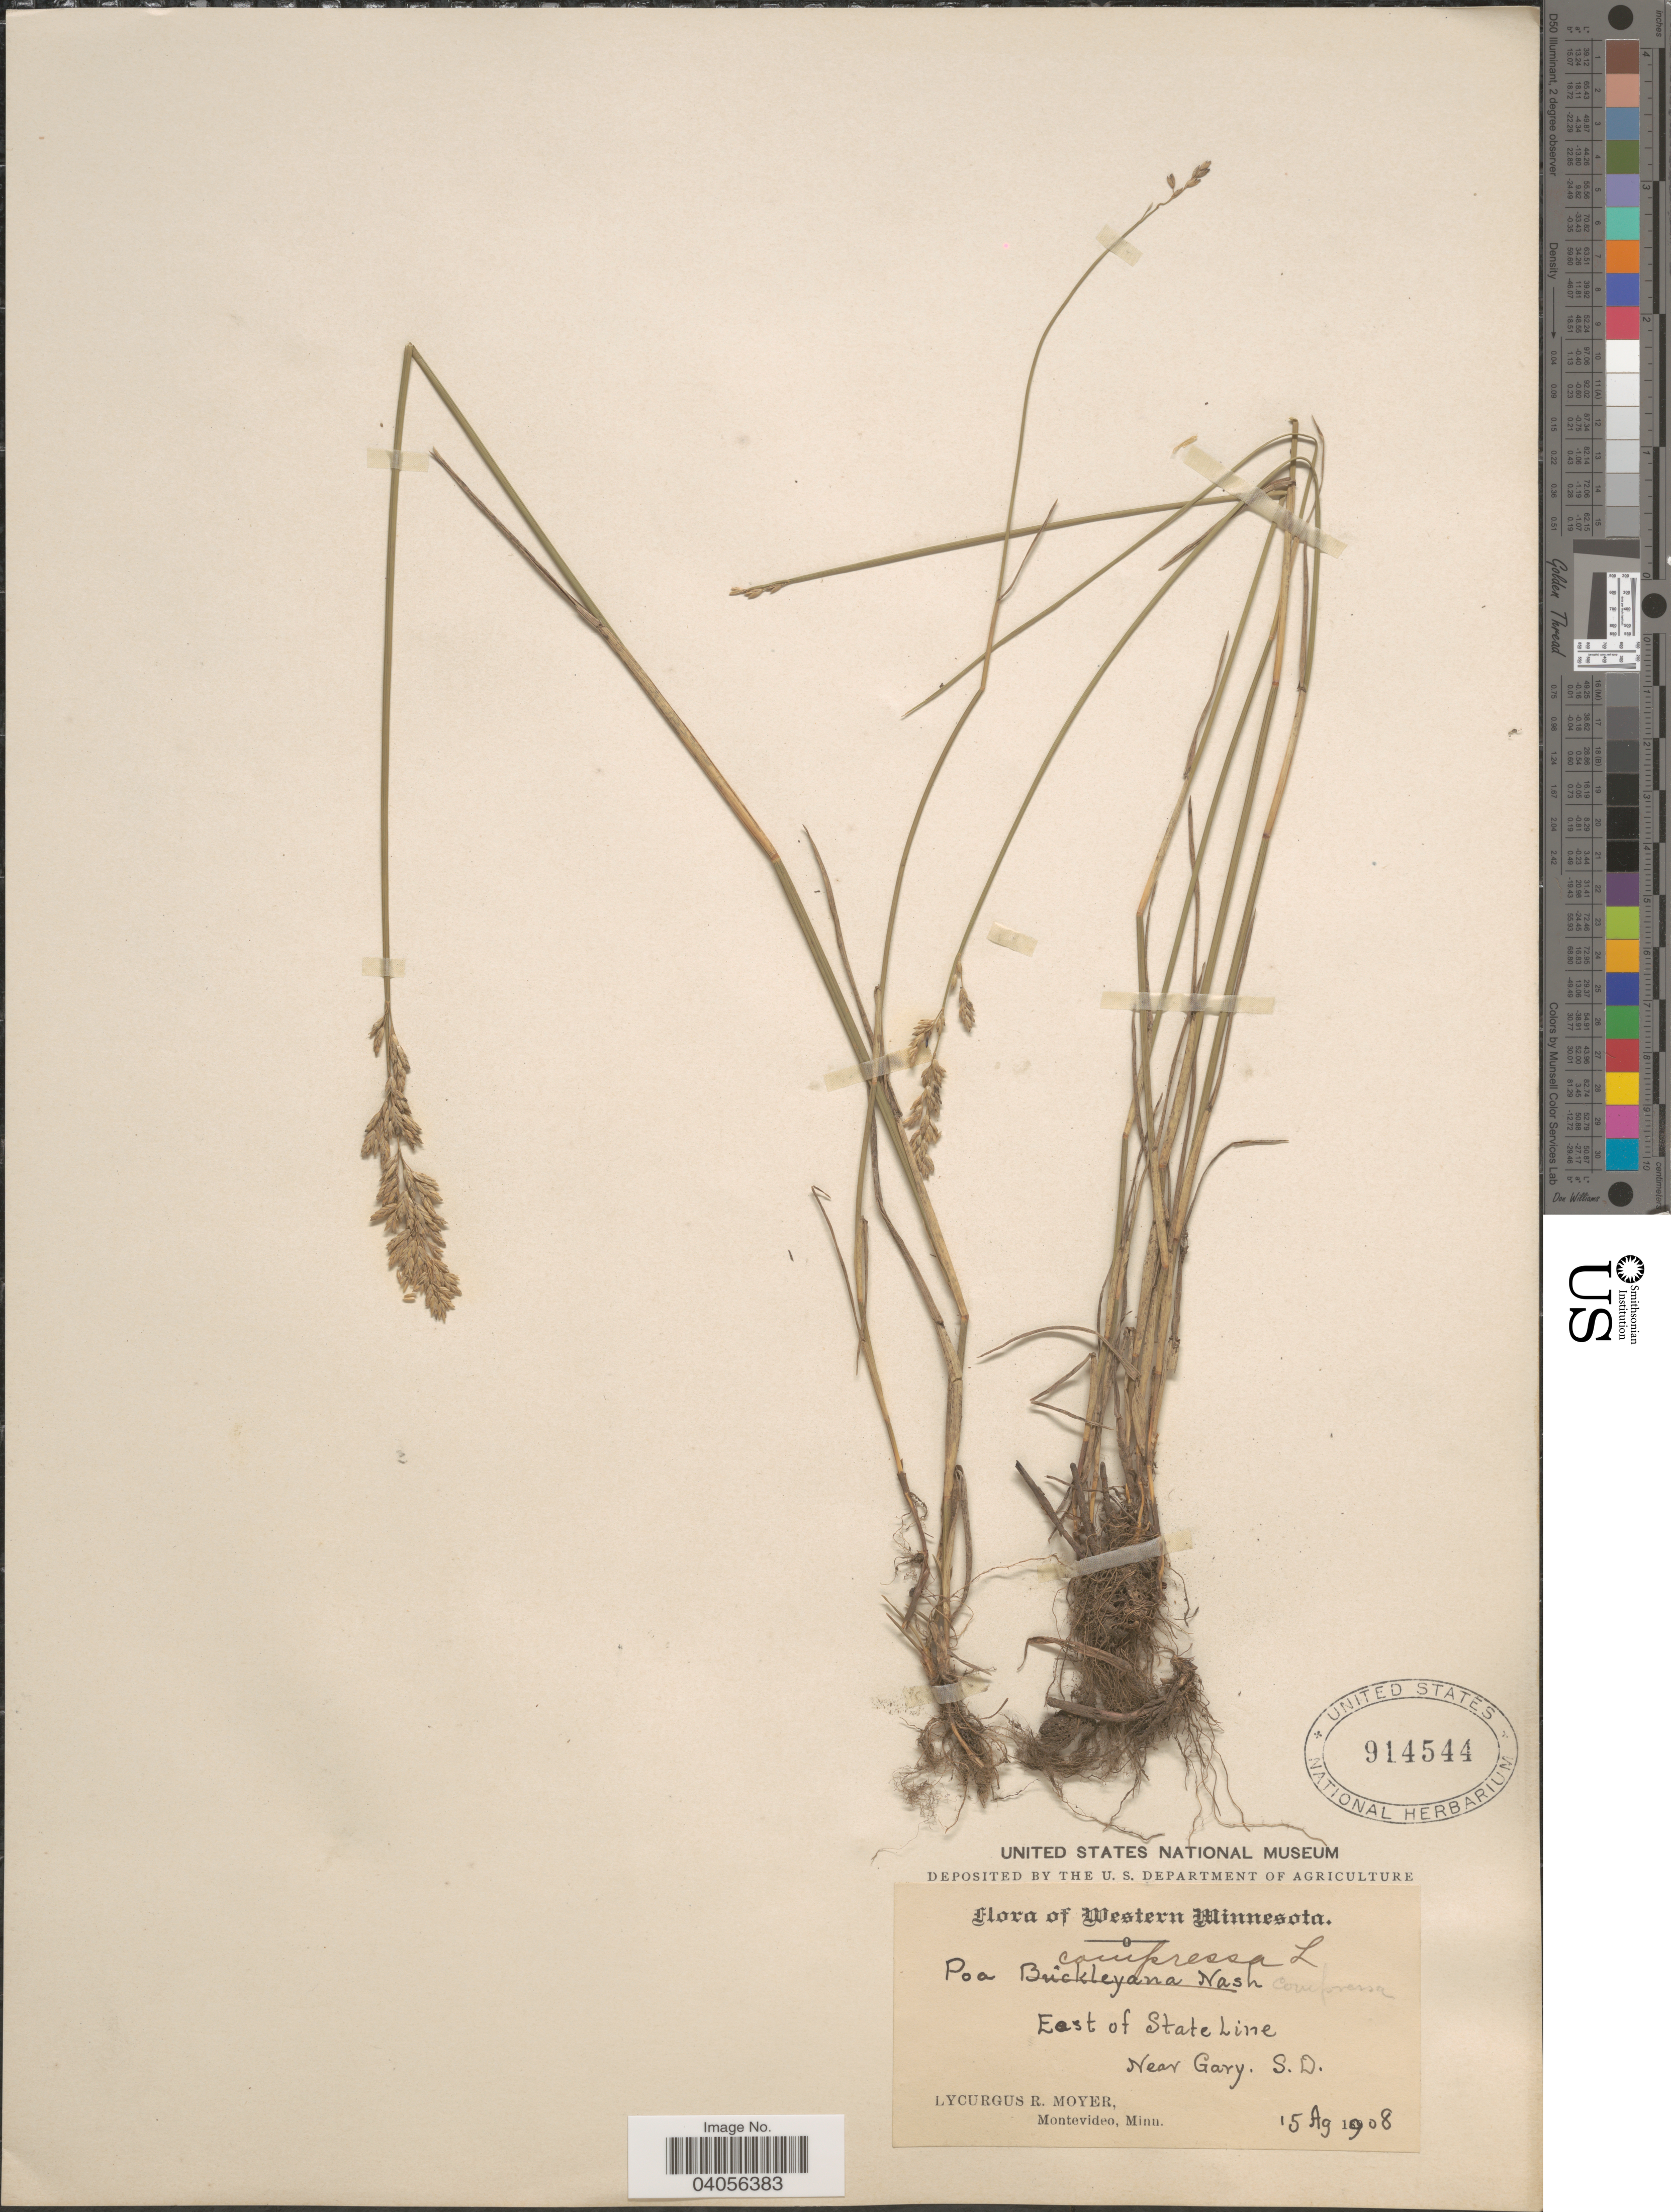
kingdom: Plantae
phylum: Tracheophyta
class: Liliopsida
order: Poales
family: Poaceae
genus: Poa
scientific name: Poa compressa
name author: L.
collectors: L. Moyer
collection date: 1908-08-15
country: United States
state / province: Minnesota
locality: Western Minnesota. East of State Line. Near Gary. S. D.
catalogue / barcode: US 914544